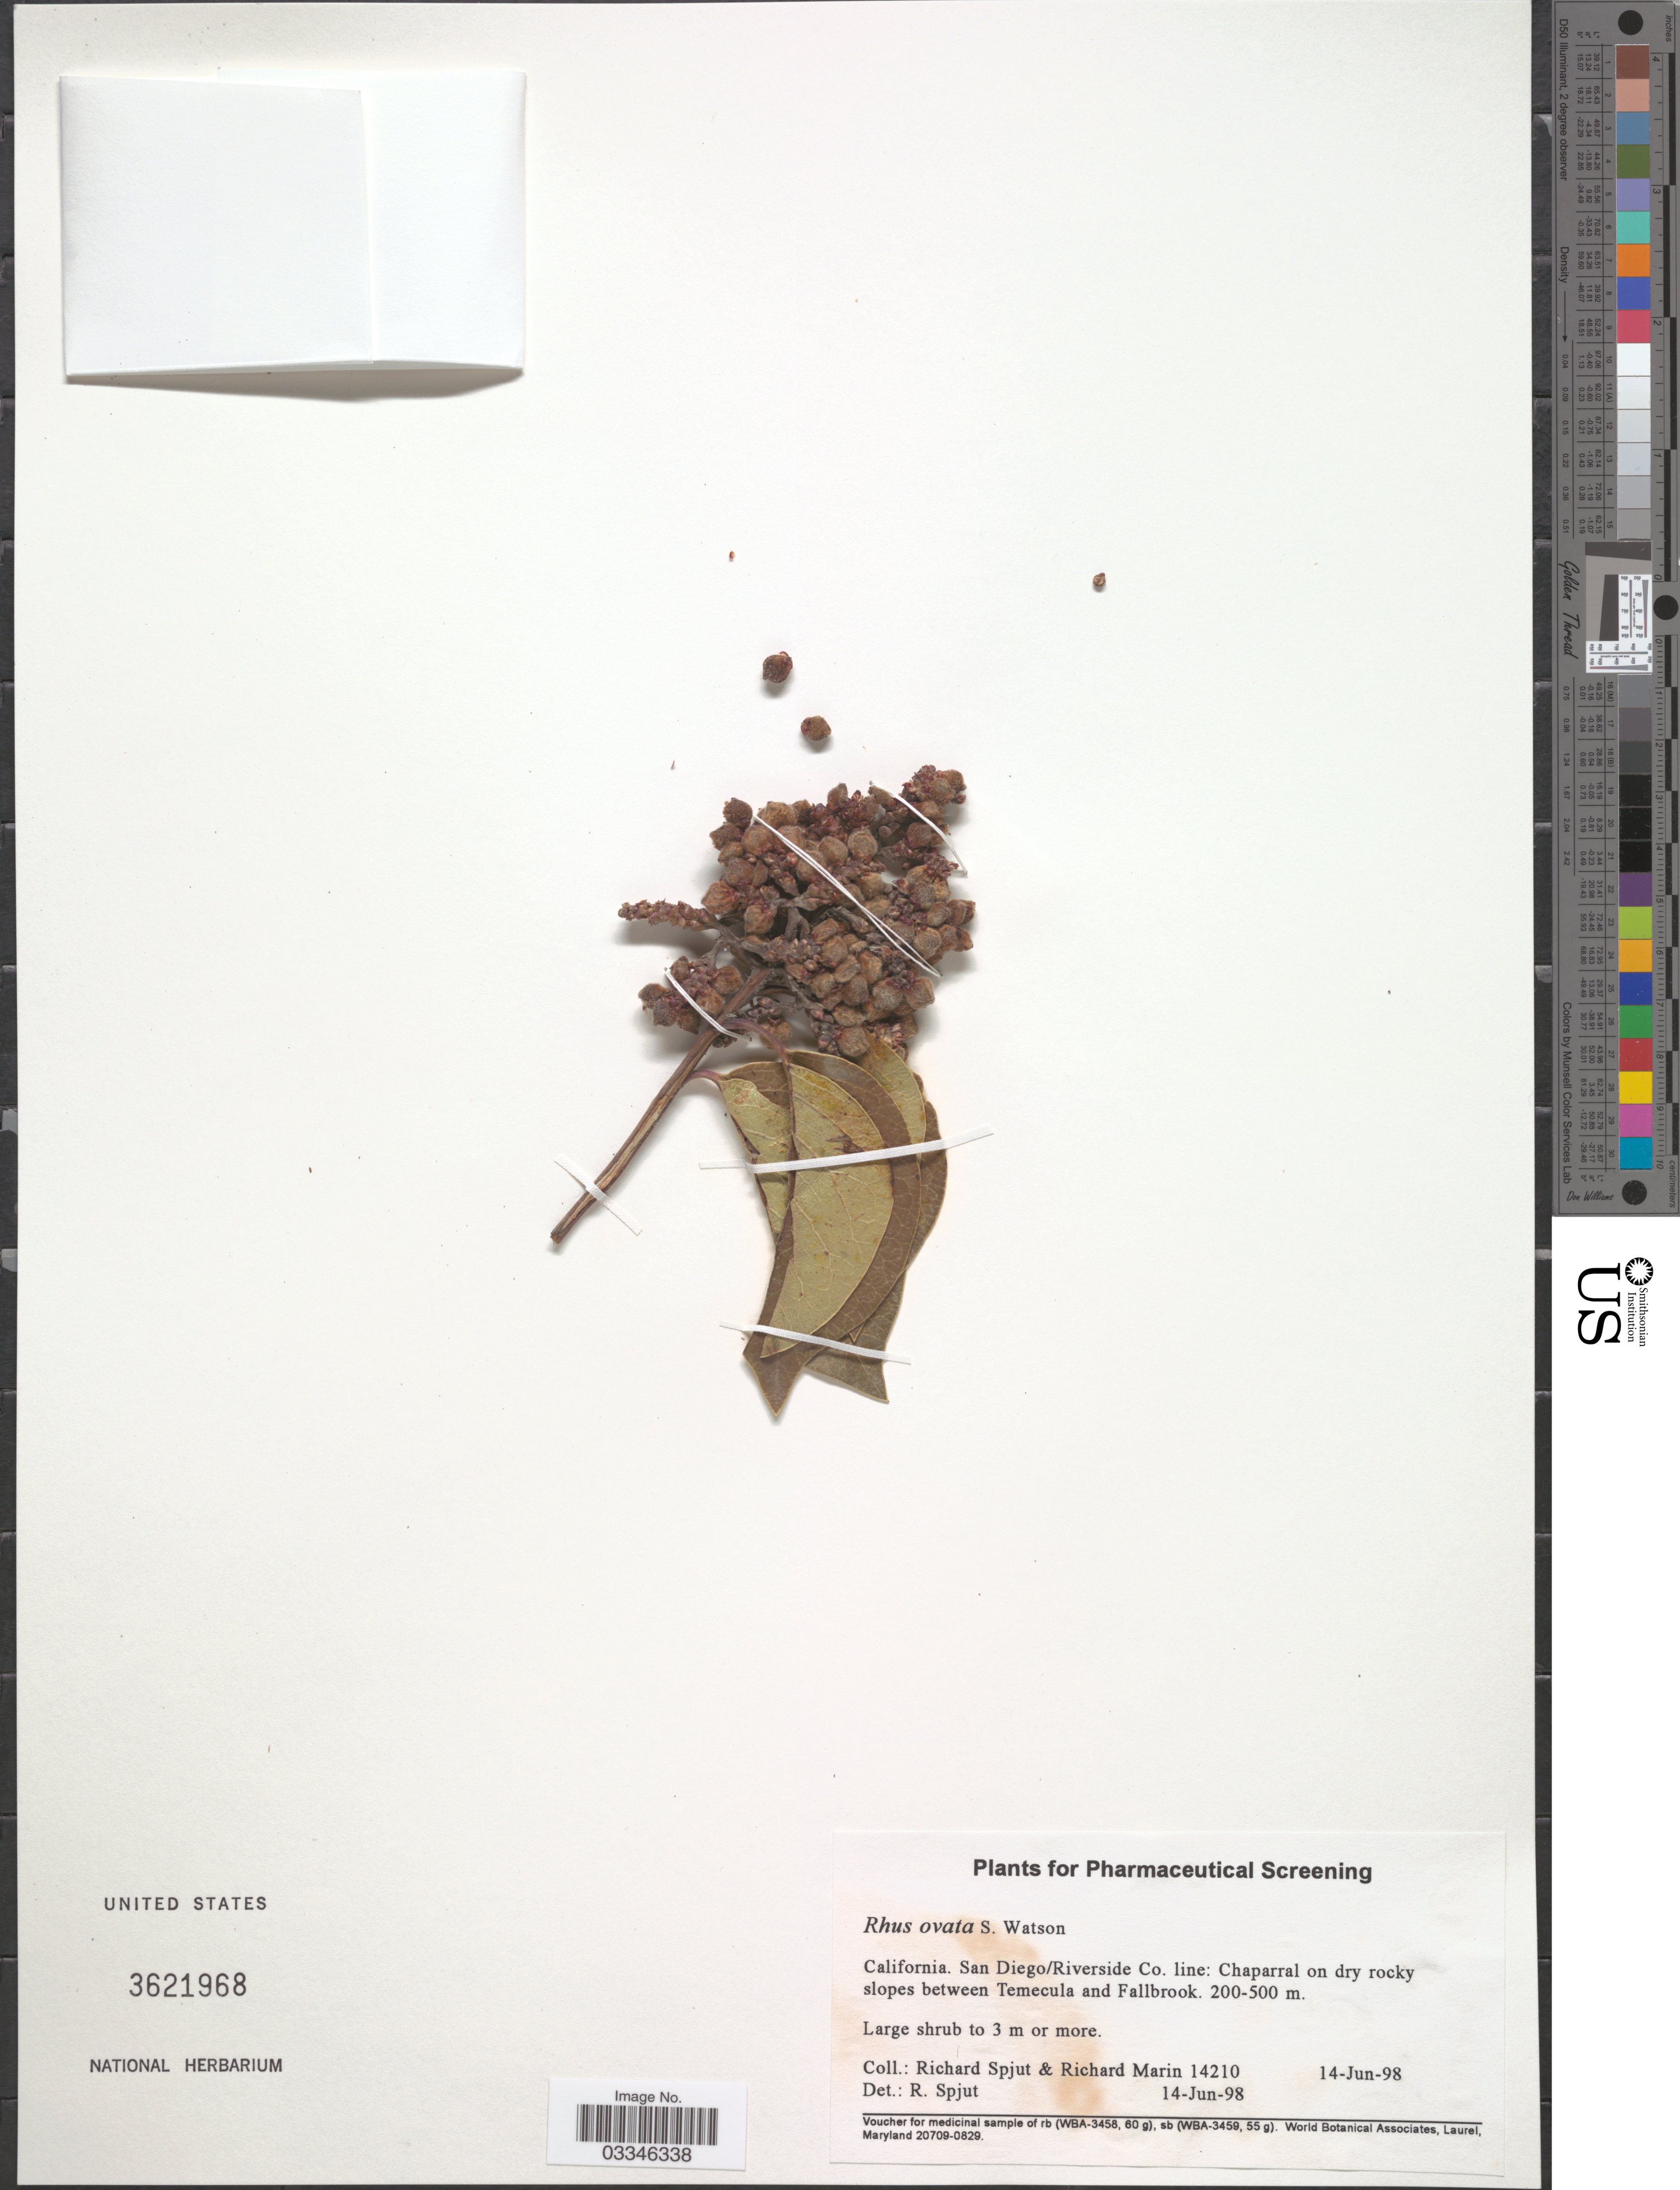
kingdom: Plantae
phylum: Tracheophyta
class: Magnoliopsida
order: Sapindales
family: Anacardiaceae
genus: Rhus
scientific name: Rhus ovata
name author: S. Watson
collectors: R. Spjut & R. Marin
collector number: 14210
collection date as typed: Transcribed d/m/y: 14/6/98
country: United States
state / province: California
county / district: San Diego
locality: San Diego/Riverside Co. line: Chaparral on dry rocky slopes between Temecula and Fallbrook.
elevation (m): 200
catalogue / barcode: US 3621968